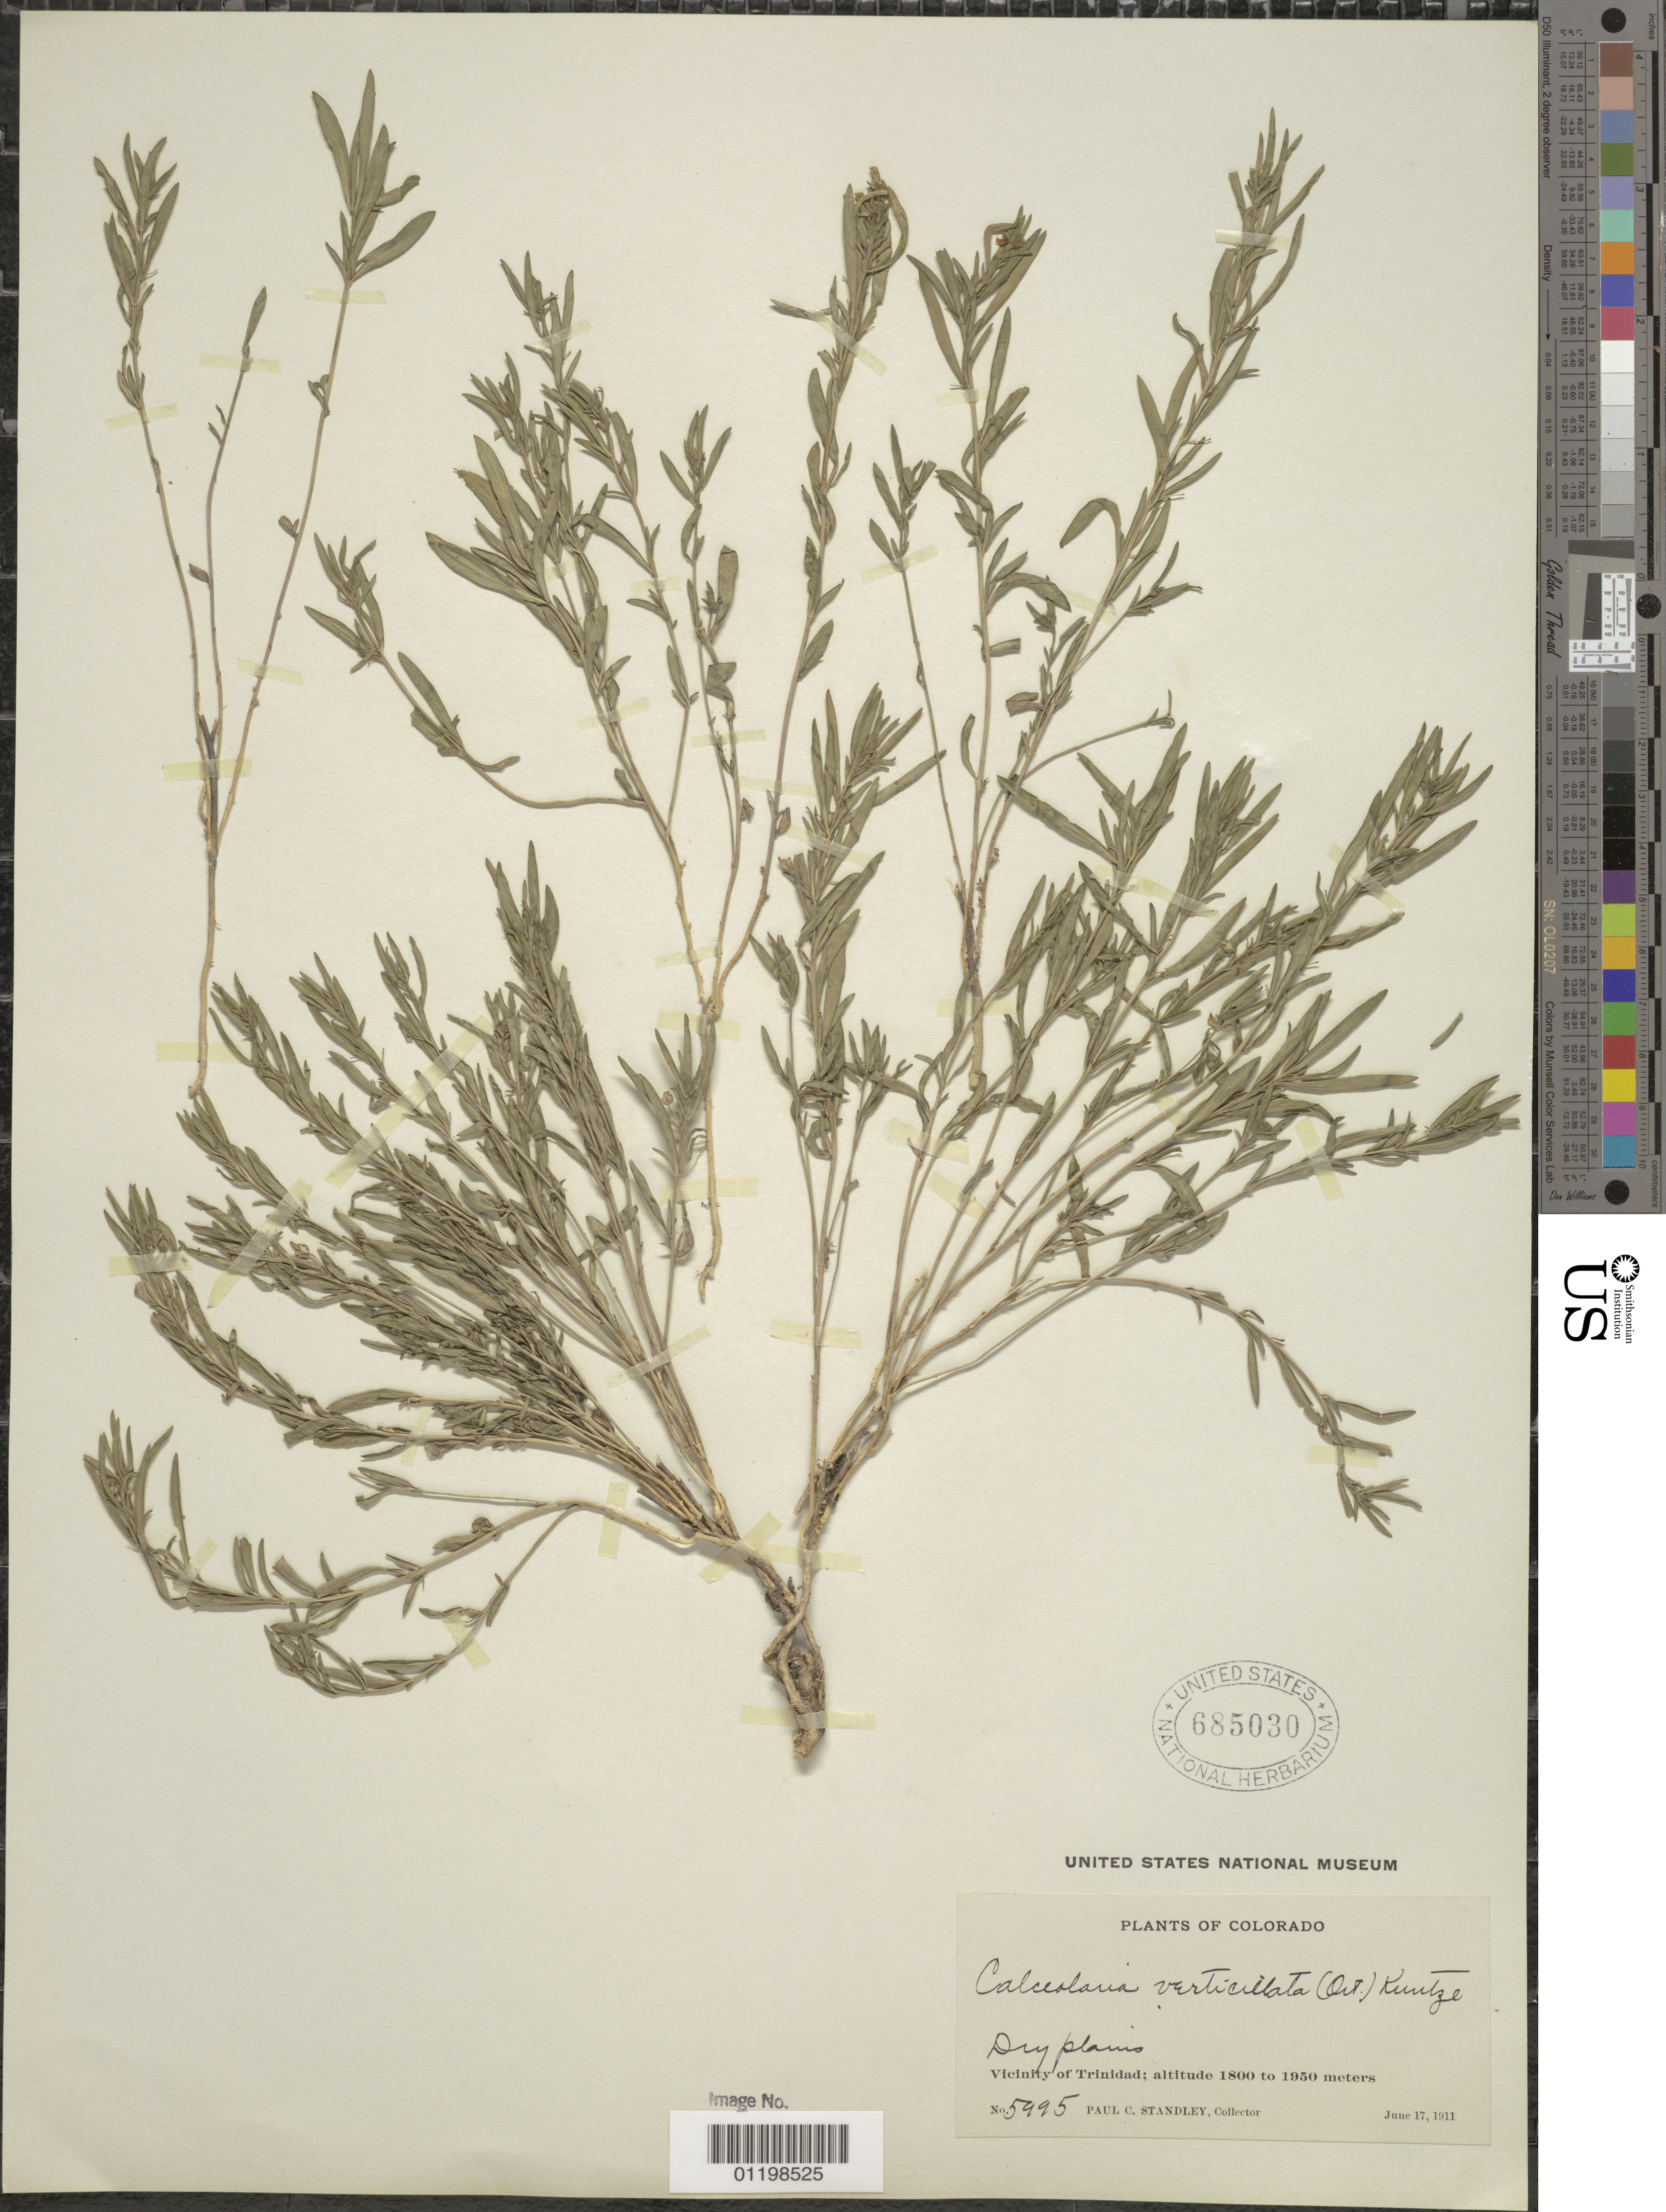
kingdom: Plantae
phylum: Tracheophyta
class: Magnoliopsida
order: Malpighiales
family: Violaceae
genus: Pombalia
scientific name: Pombalia verticillata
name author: (Ortega) Paula-Souza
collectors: P. C. Standley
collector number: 5995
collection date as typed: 17 Jun 1911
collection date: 1911-06-17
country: United States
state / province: Colorado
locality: Trinidad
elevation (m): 1800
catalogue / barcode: US 685030